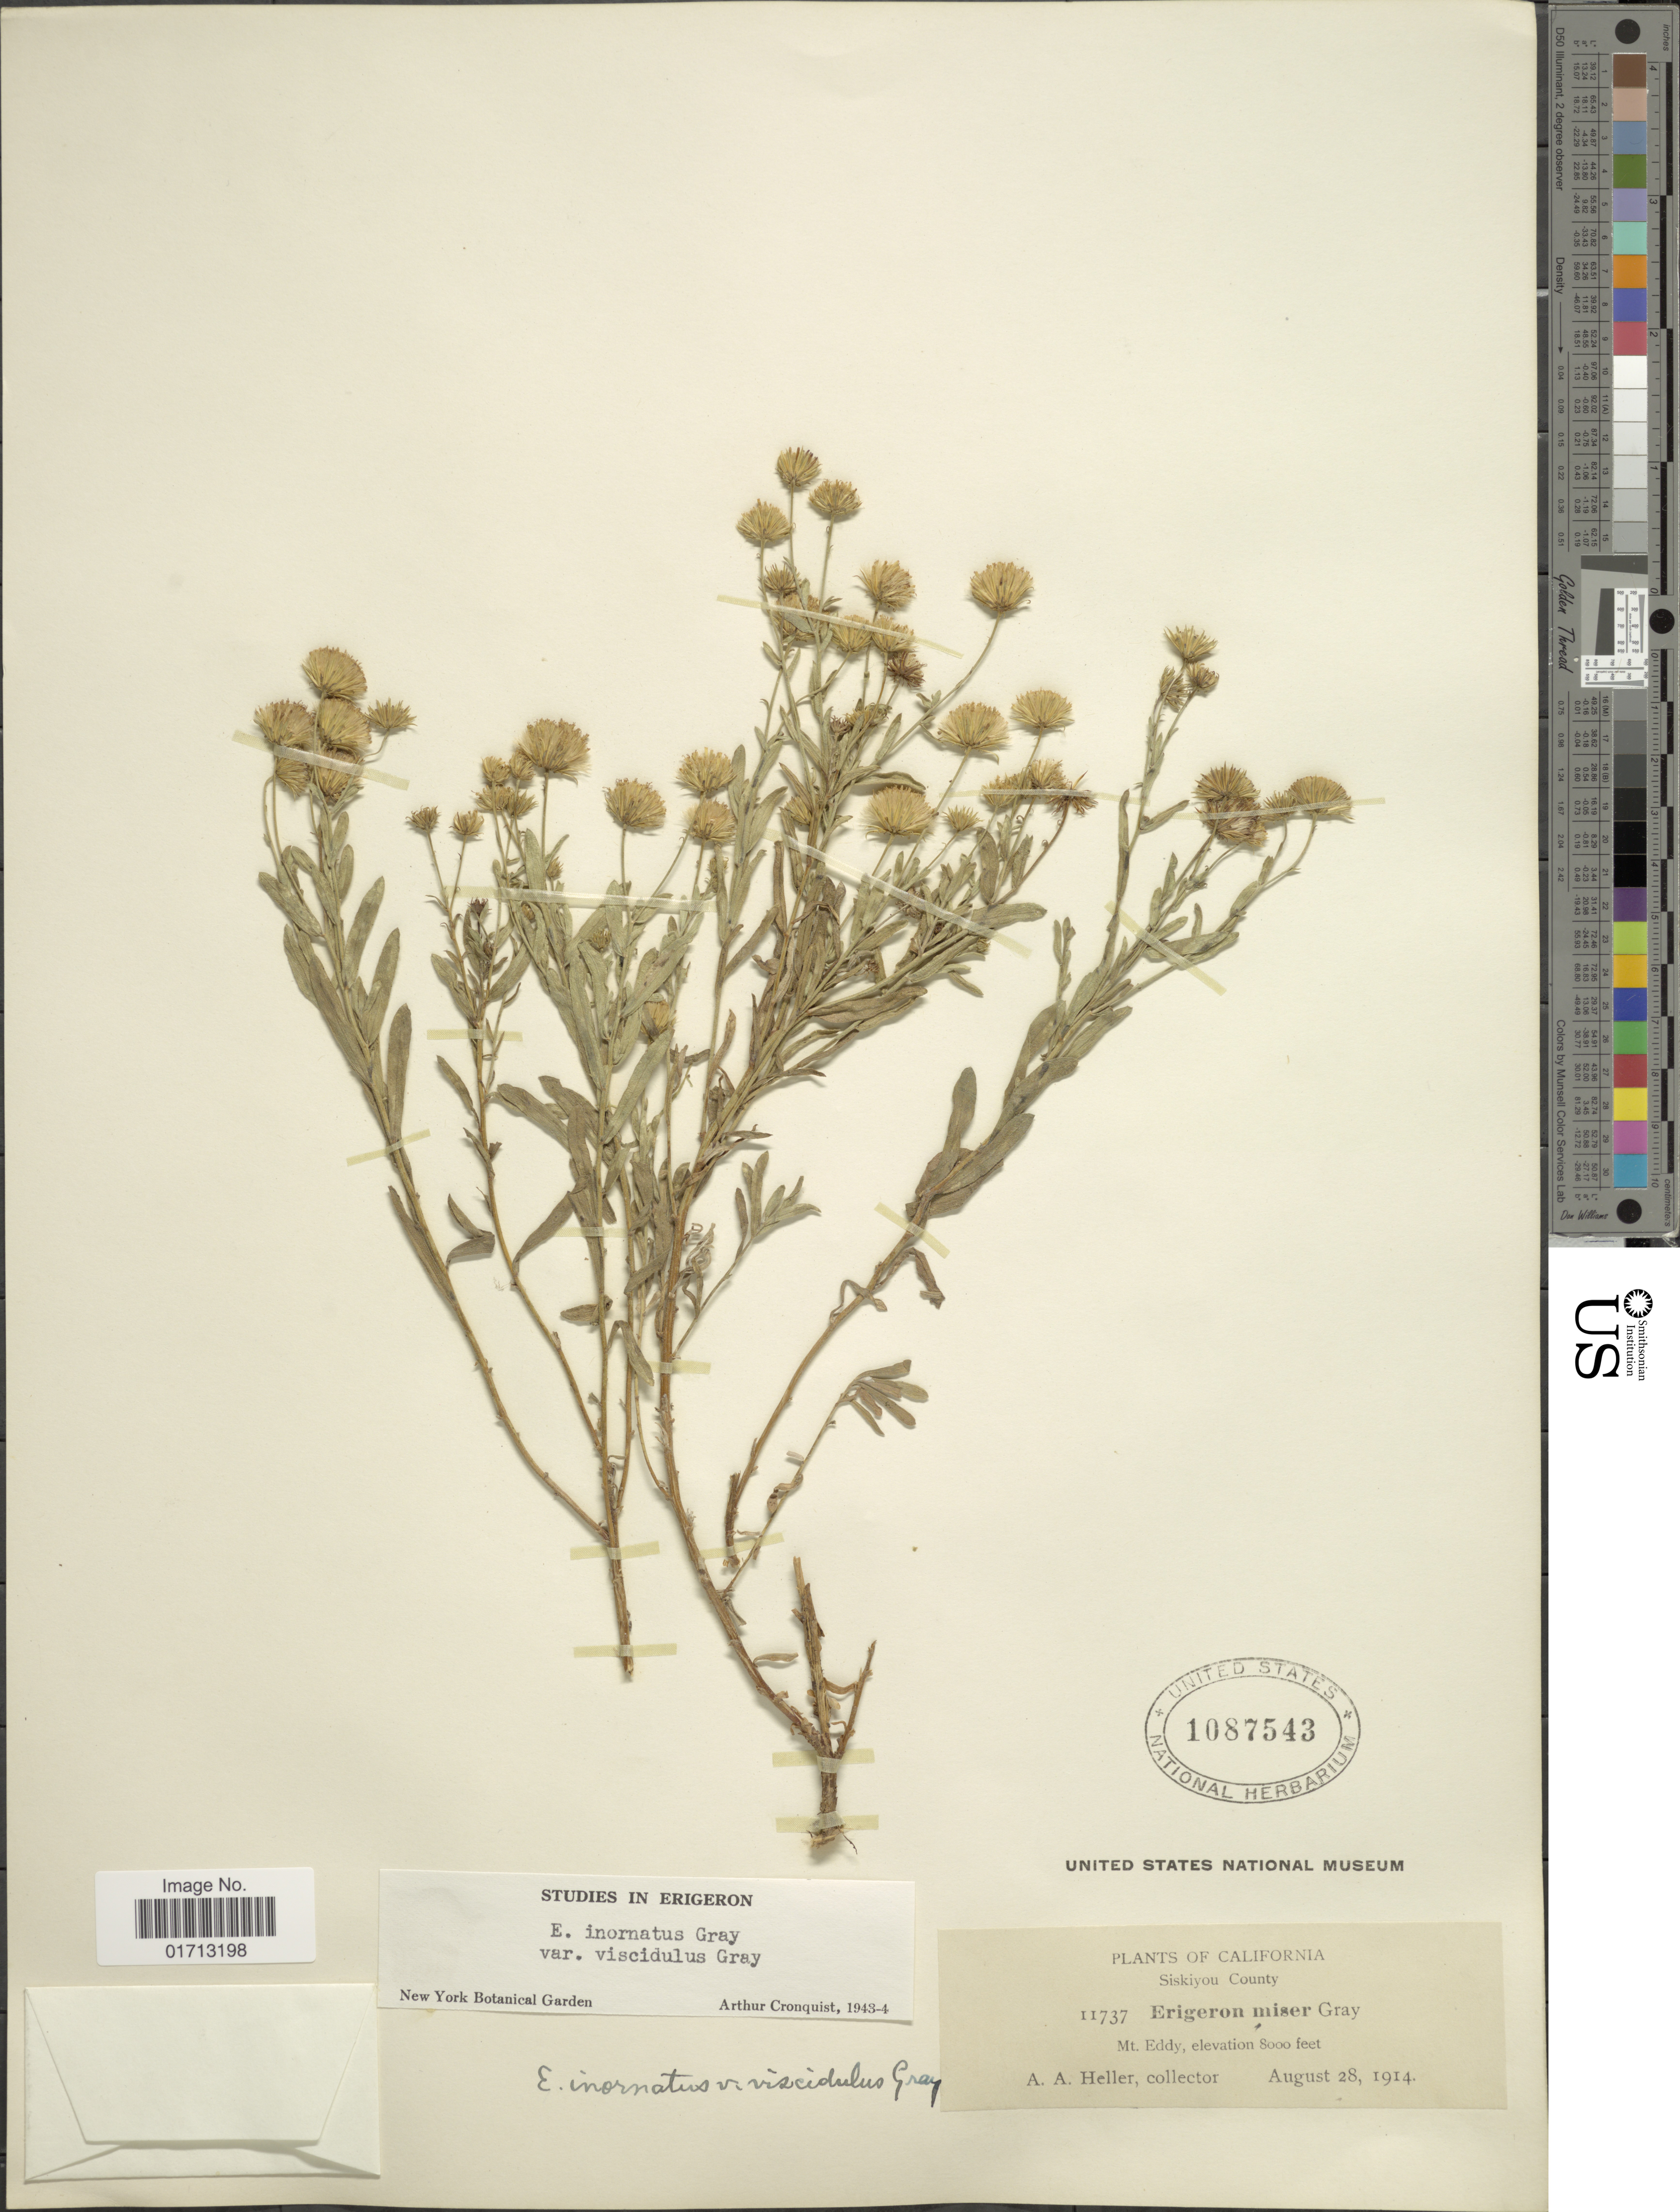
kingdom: Plantae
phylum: Tracheophyta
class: Magnoliopsida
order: Asterales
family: Asteraceae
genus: Erigeron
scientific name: Erigeron inornatus var. viscidulus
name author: A. Gray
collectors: A. A. Heller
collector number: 11737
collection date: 1914-08-28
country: United States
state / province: California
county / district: Siskiyou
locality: Siskiyou County. Mt. Eddy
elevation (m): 2438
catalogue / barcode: US 1087543